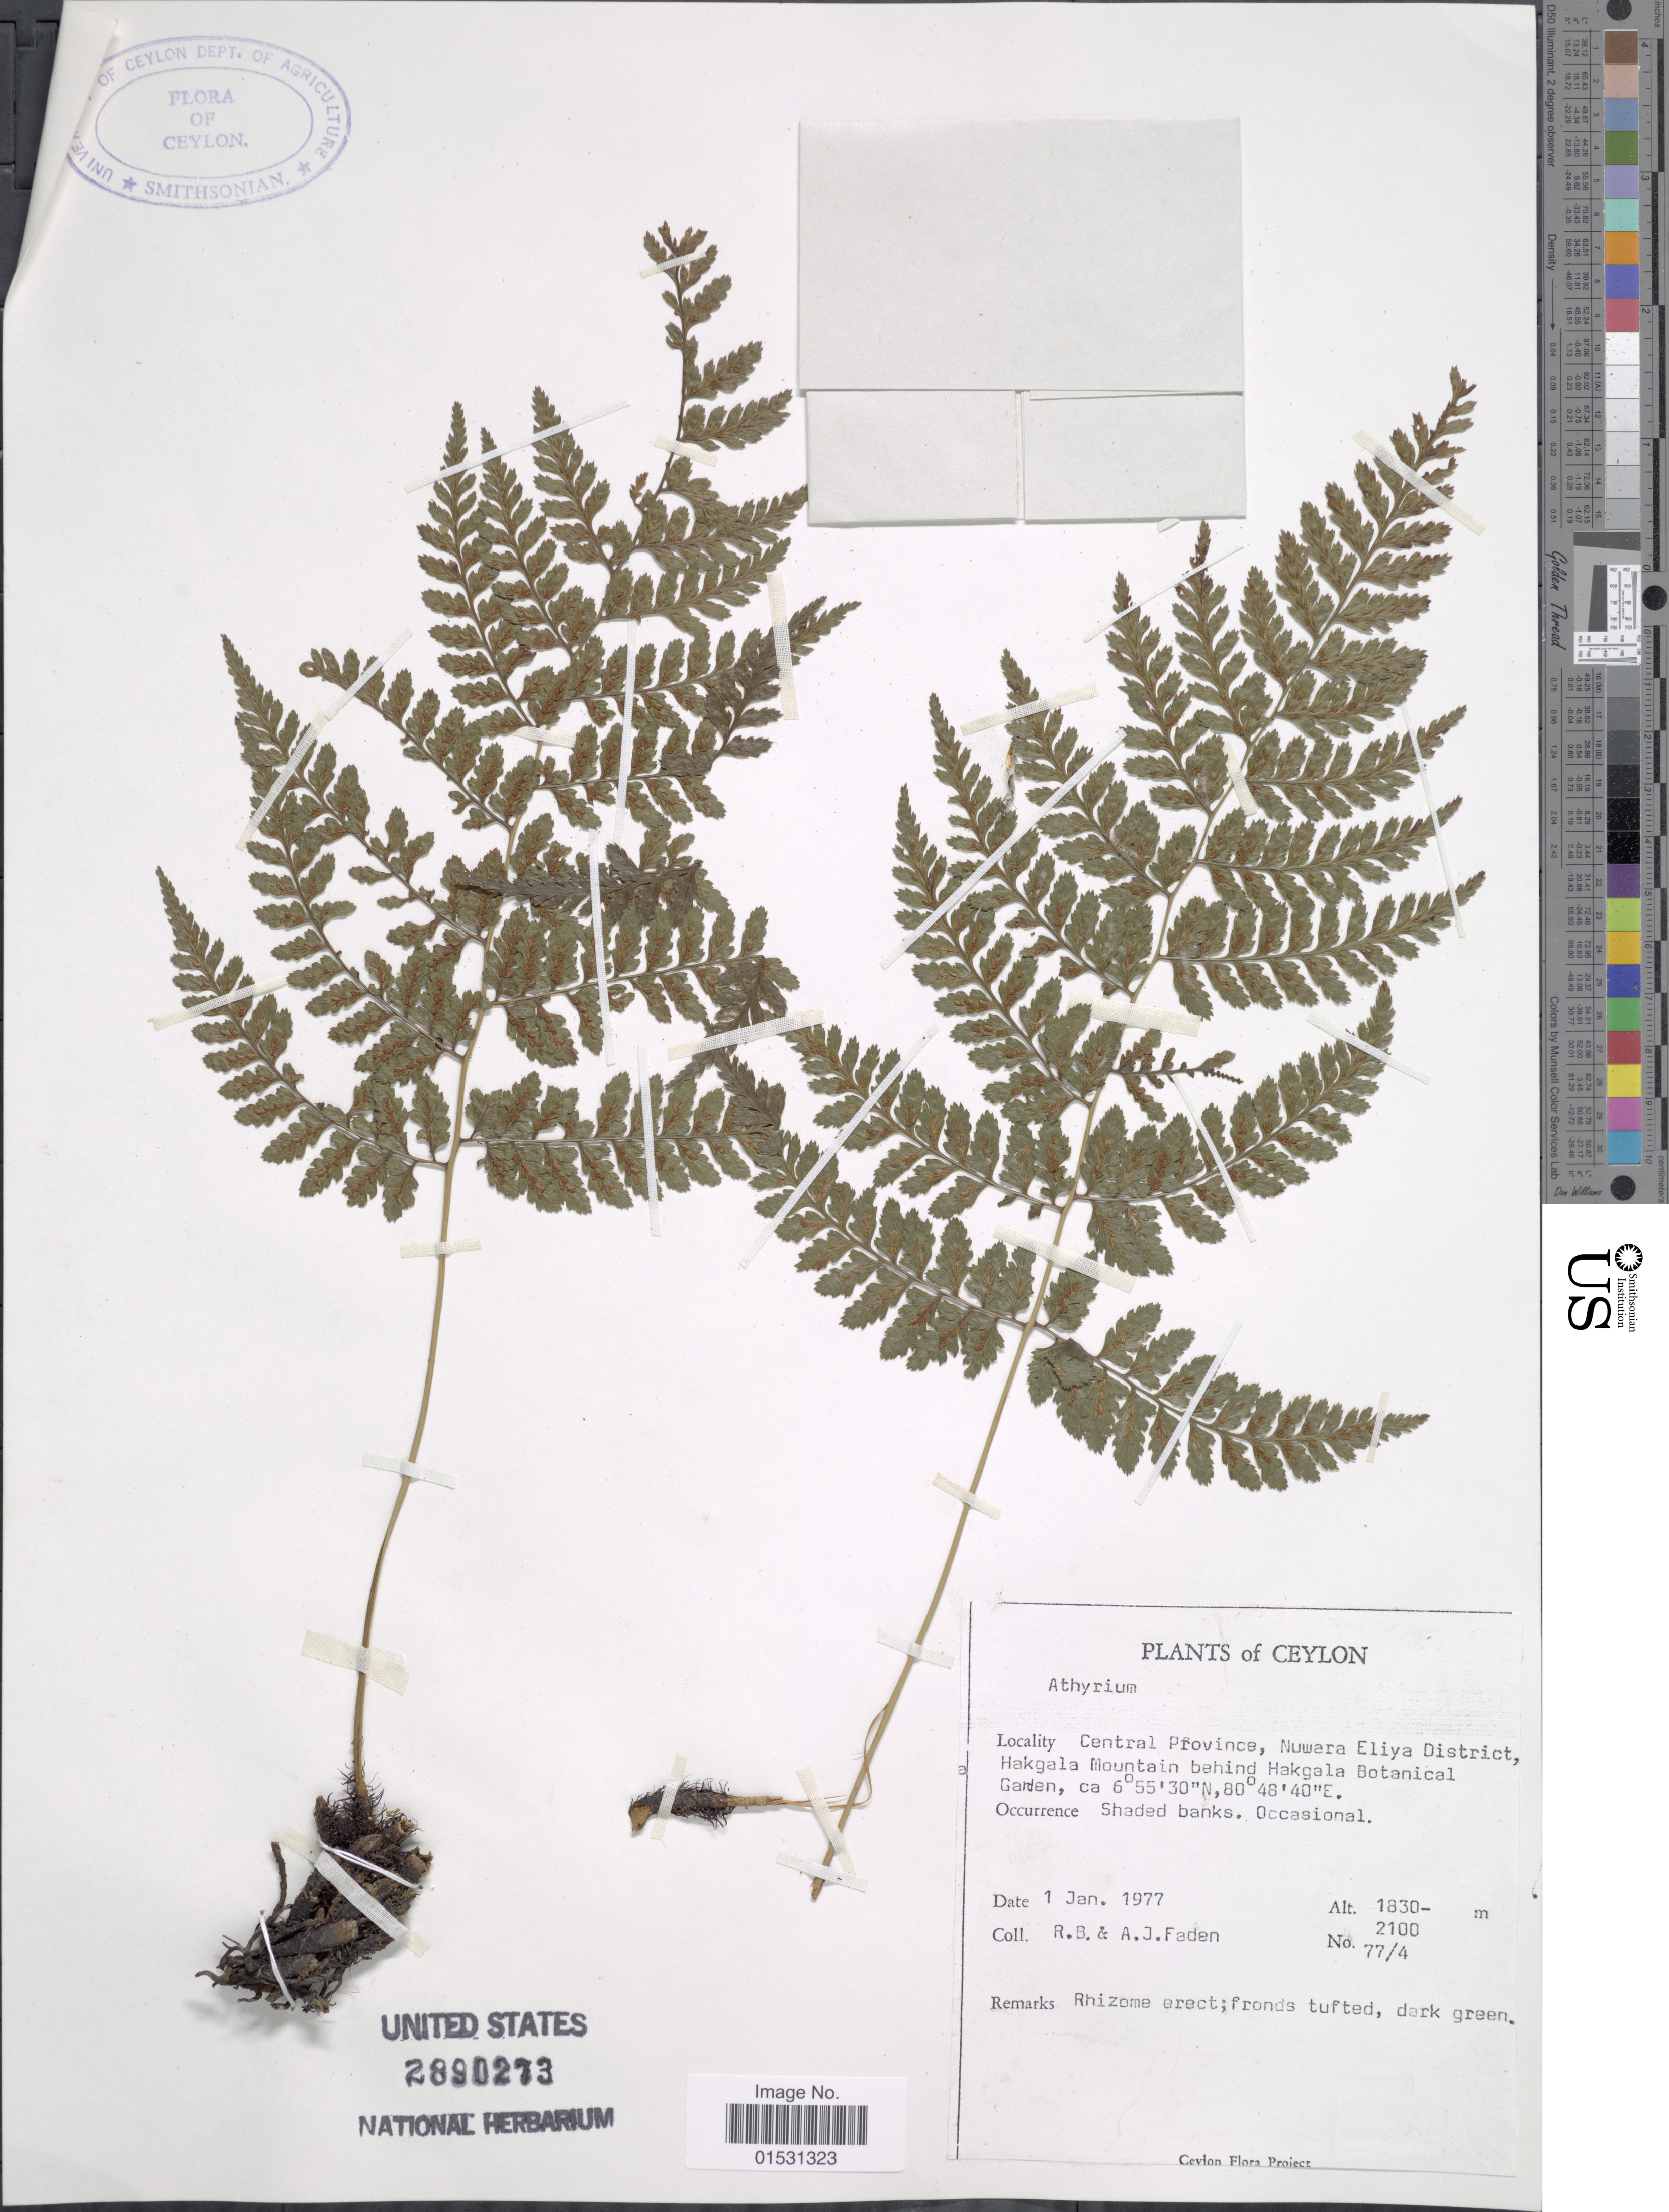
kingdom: Plantae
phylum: Tracheophyta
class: Polypodiopsida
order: Polypodiales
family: Athyriaceae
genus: Athyrium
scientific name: Athyrium sp.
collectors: R. B. Faden & A. J. Faden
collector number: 77/4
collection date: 1977-01-01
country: Sri Lanka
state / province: Central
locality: Ceylon. Central Province, Nuwara Eliya District, Hakgala Mountain behind Hakgala Botanical Garden.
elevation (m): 1830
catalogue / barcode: US 2890273